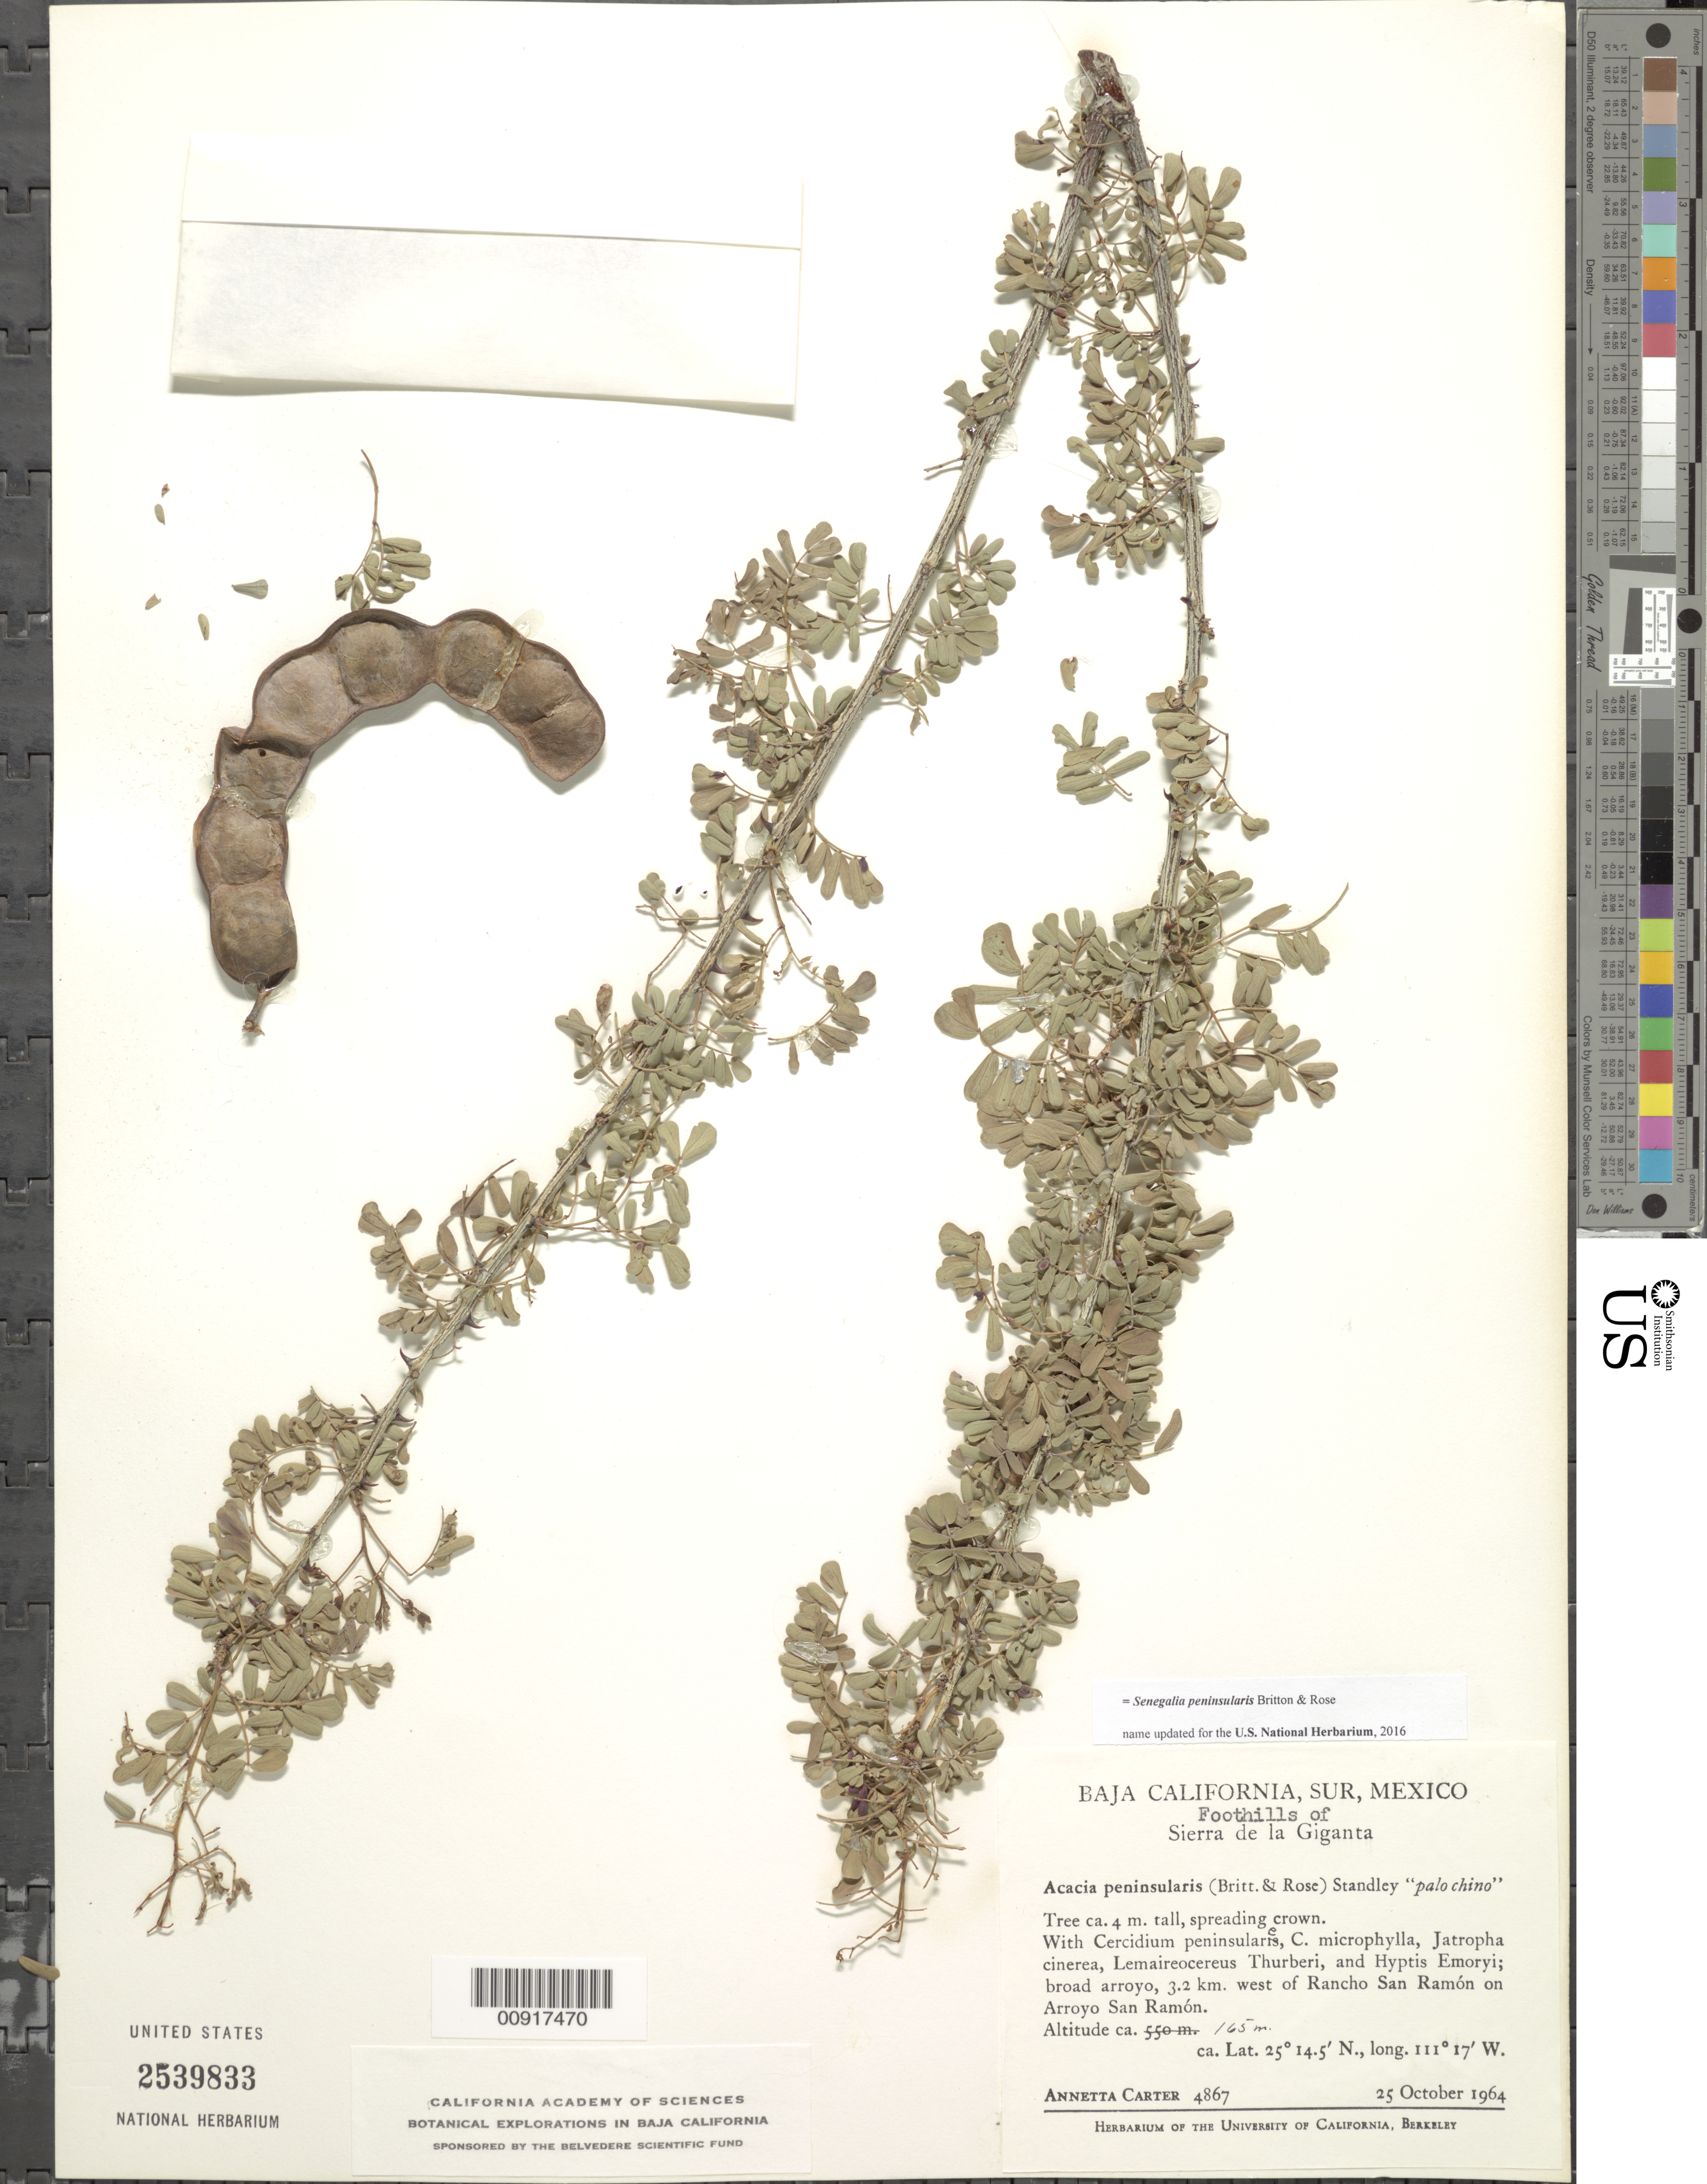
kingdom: Plantae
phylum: Tracheophyta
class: Magnoliopsida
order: Fabales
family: Fabaceae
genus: Senegalia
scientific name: Senegalia peninsularis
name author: Britton & Rose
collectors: A. Carter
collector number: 4867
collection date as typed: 25 Oct 1964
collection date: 1964-10-25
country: Mexico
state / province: Baja California Sur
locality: Broad arroyo, 3.2 km. west of Rancho San Ramón on Arroyo San Ramón. Foothills of Sierra de la Giganta, Baja California Sur.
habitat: With Cercidium peninsulare, C. microphylla, Jatropha cinerea, Lemaireocereus thurberi, and Hyptis emoryi.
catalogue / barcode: US 2539833